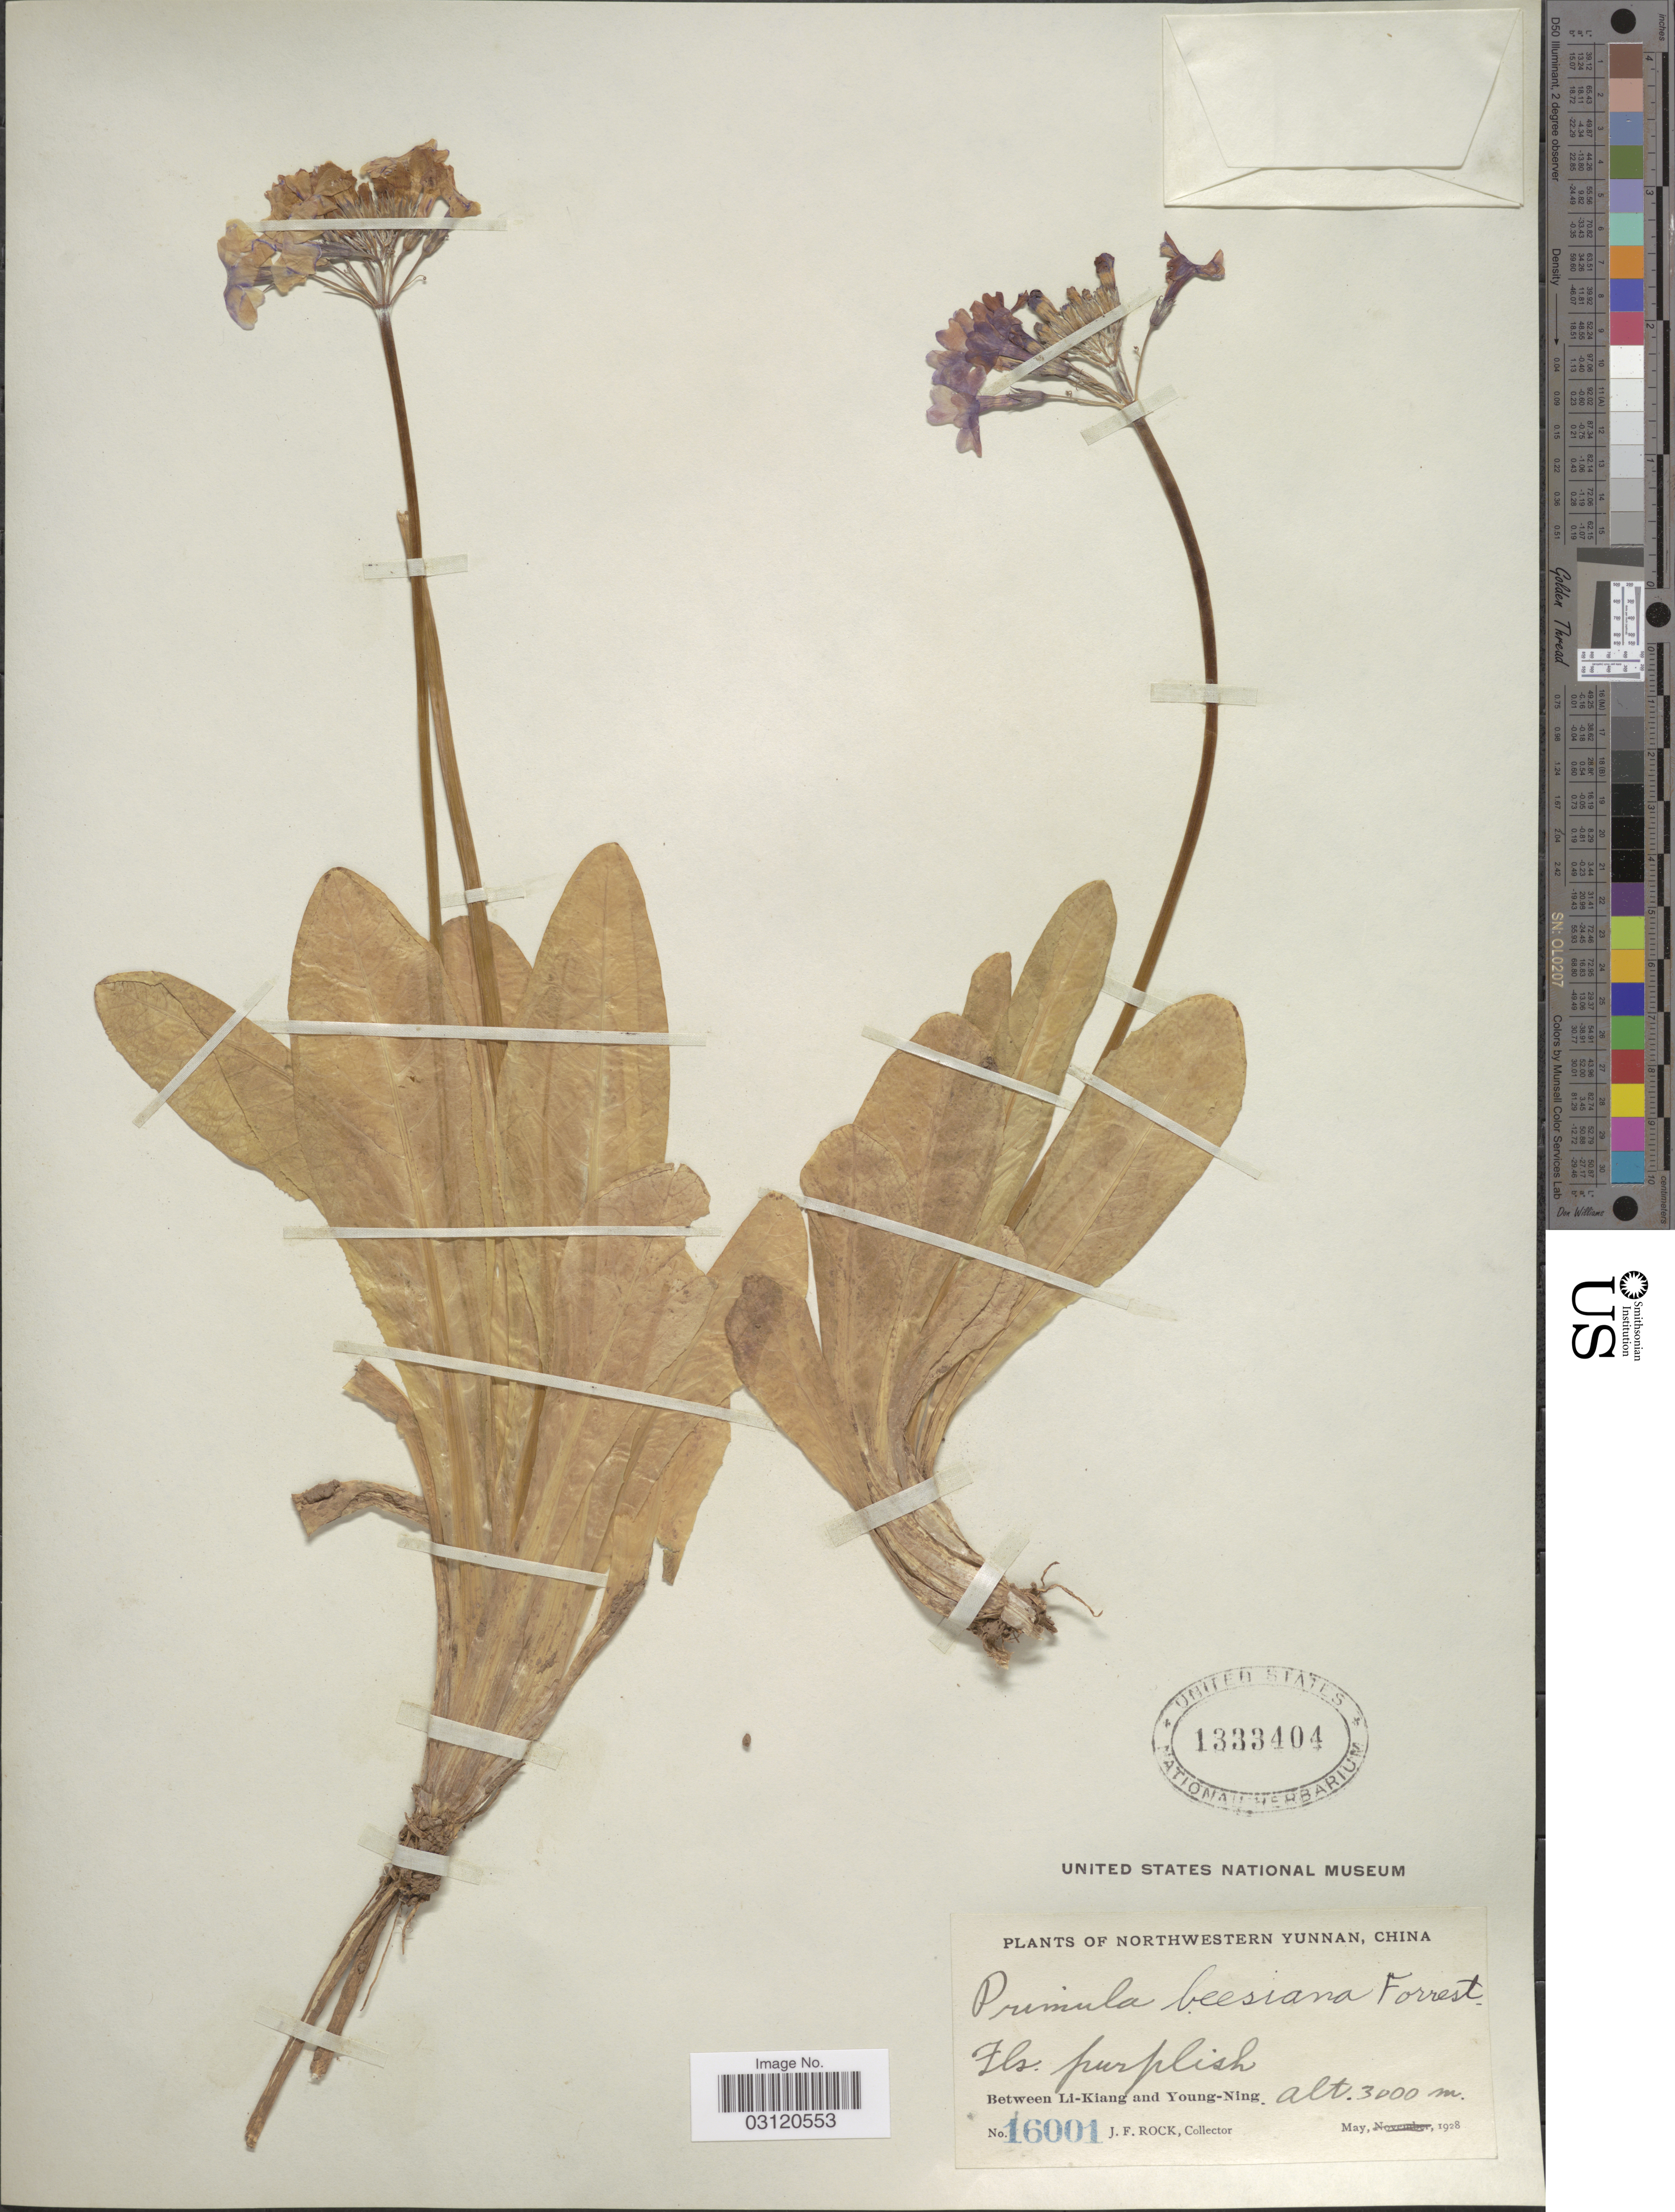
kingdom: Plantae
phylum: Tracheophyta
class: Magnoliopsida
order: Ericales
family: Primulaceae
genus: Primula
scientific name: Primula beesiana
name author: Forrest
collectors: J. Rock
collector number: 16001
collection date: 1928-05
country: China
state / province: Yunnan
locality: Northwestern Yunnan, Between Li-Kiang and Young-Ning.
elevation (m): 3000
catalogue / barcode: US 1333404